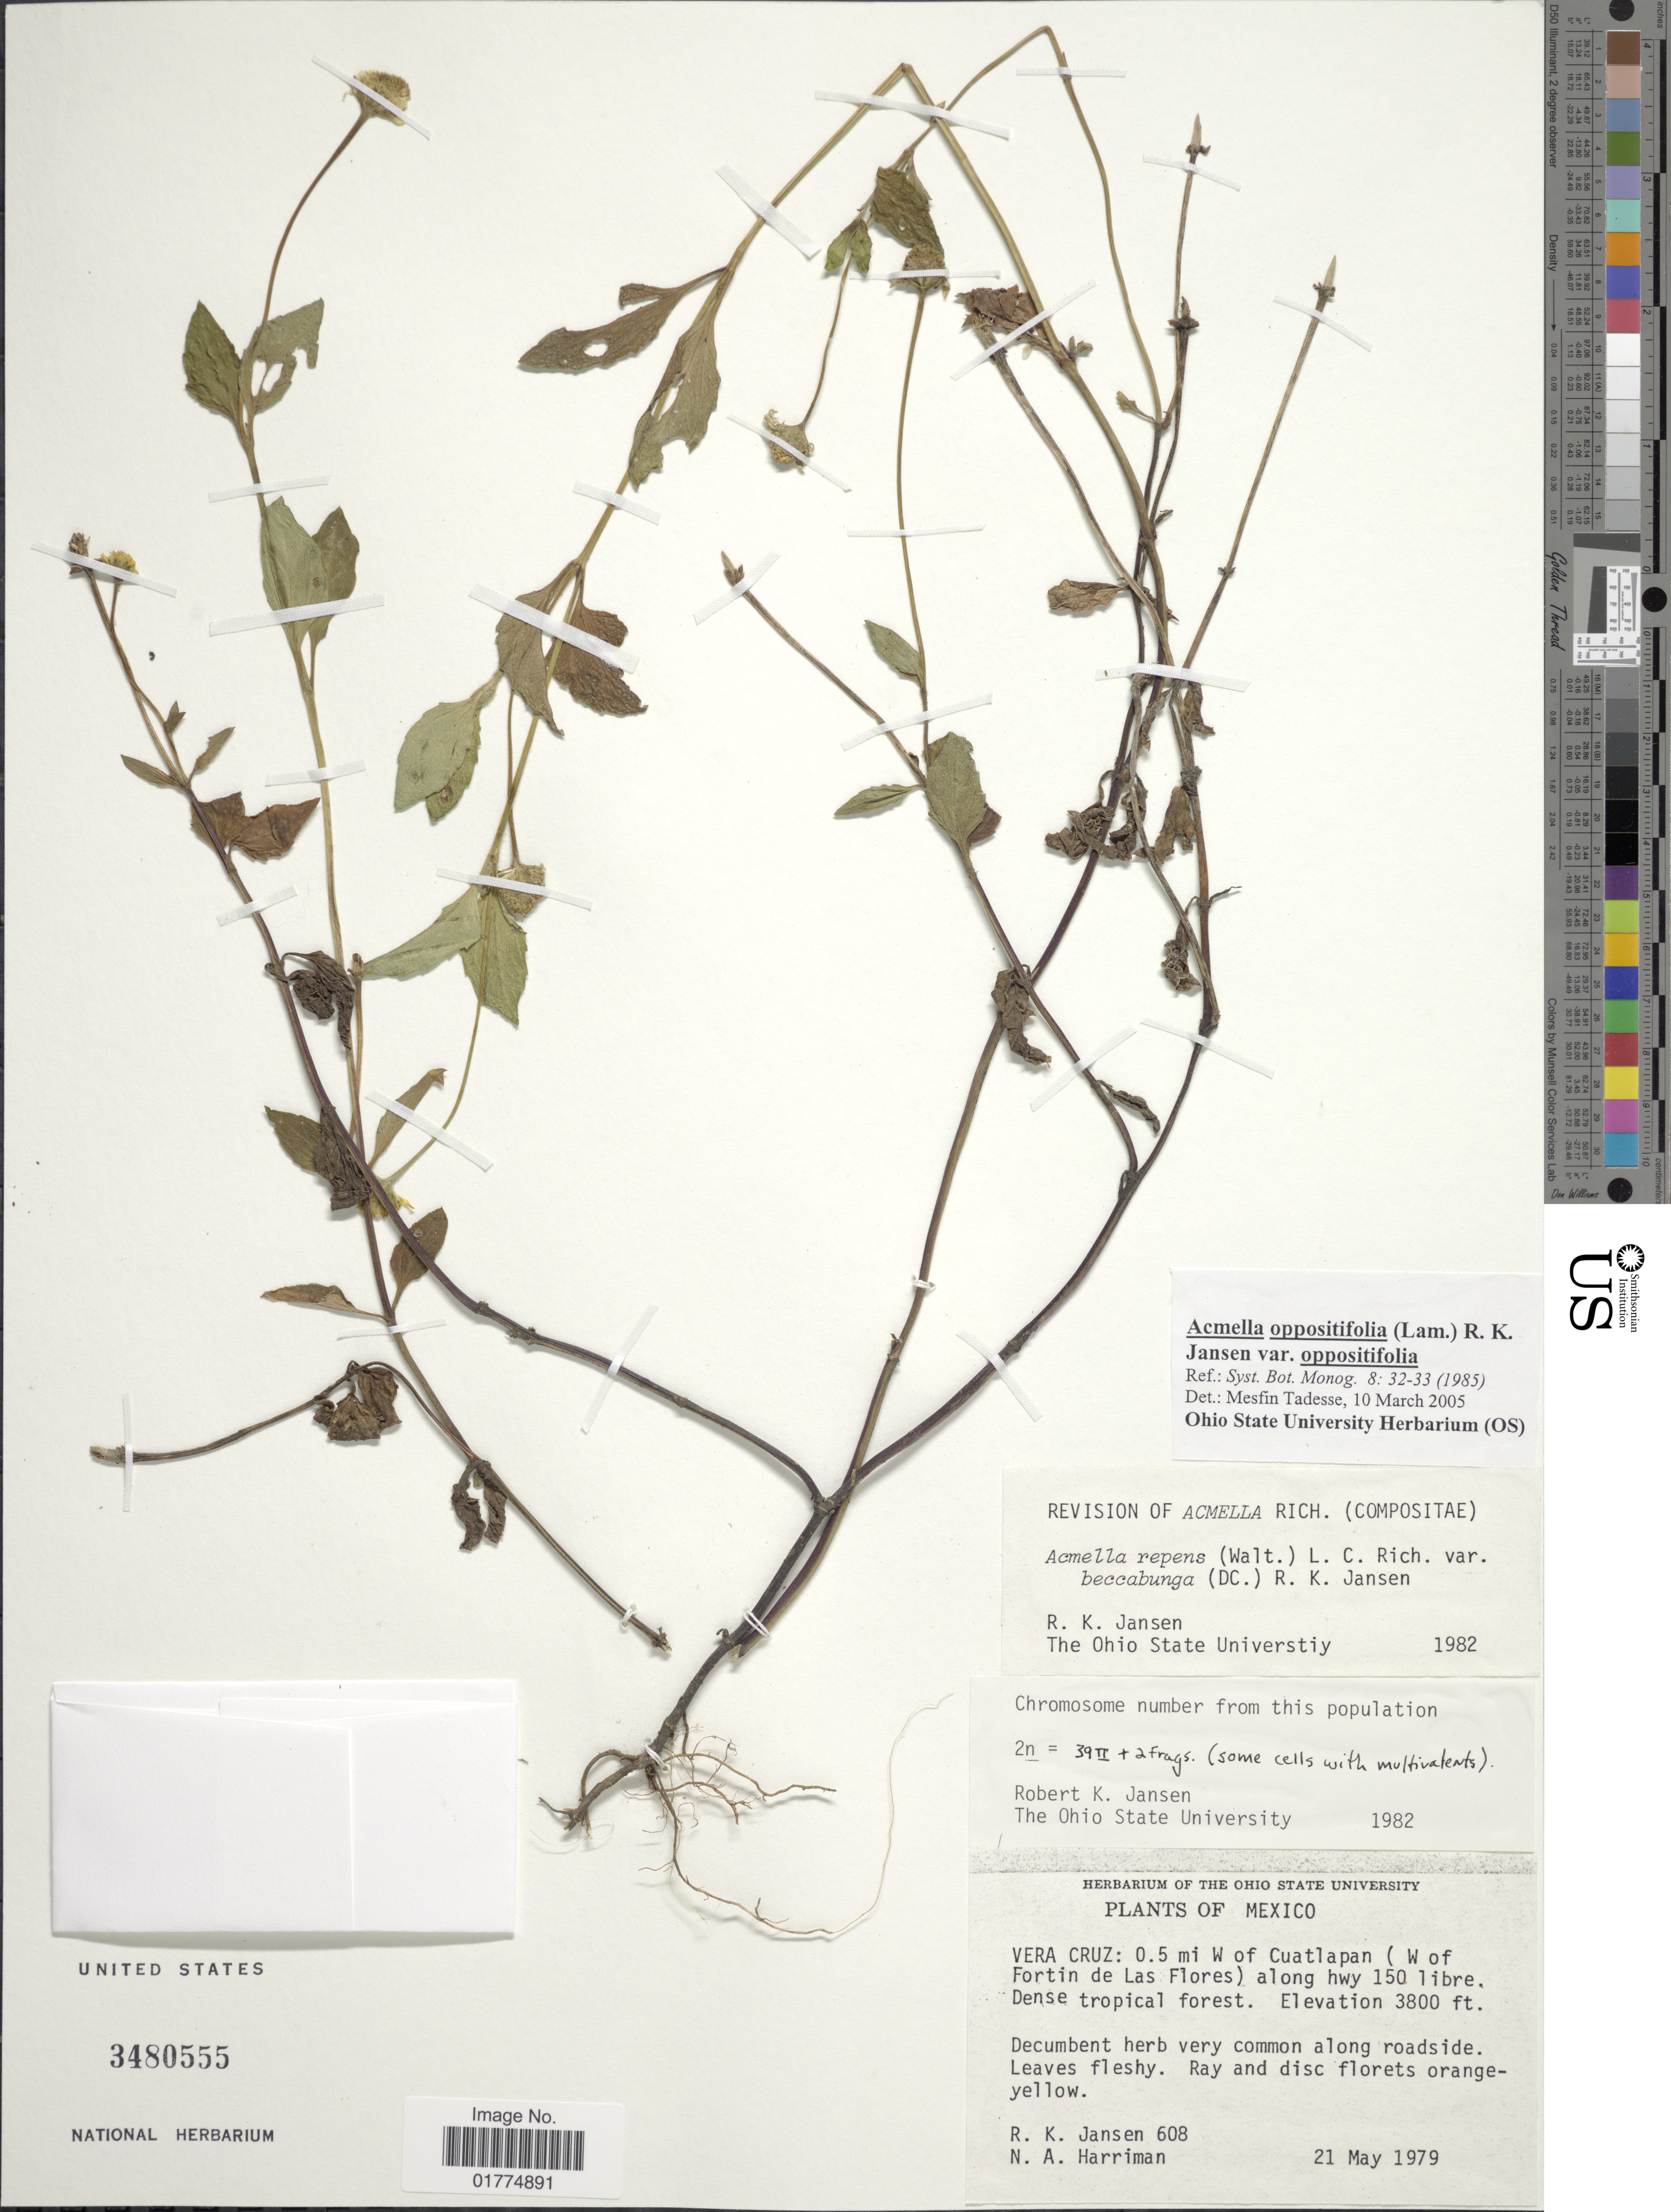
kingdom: Plantae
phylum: Tracheophyta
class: Magnoliopsida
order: Asterales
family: Asteraceae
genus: Acmella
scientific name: Acmella repens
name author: (Walter) Rich.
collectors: R. K. Jansen & N. A. Harriman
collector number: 608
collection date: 1979-05-21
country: Mexico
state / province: Veracruz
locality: Vera Cruz: 0.5 mi W of Cuatlapan (W of Fortin de Las Flores) along hwy 150 libre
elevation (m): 1158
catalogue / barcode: US 3480555